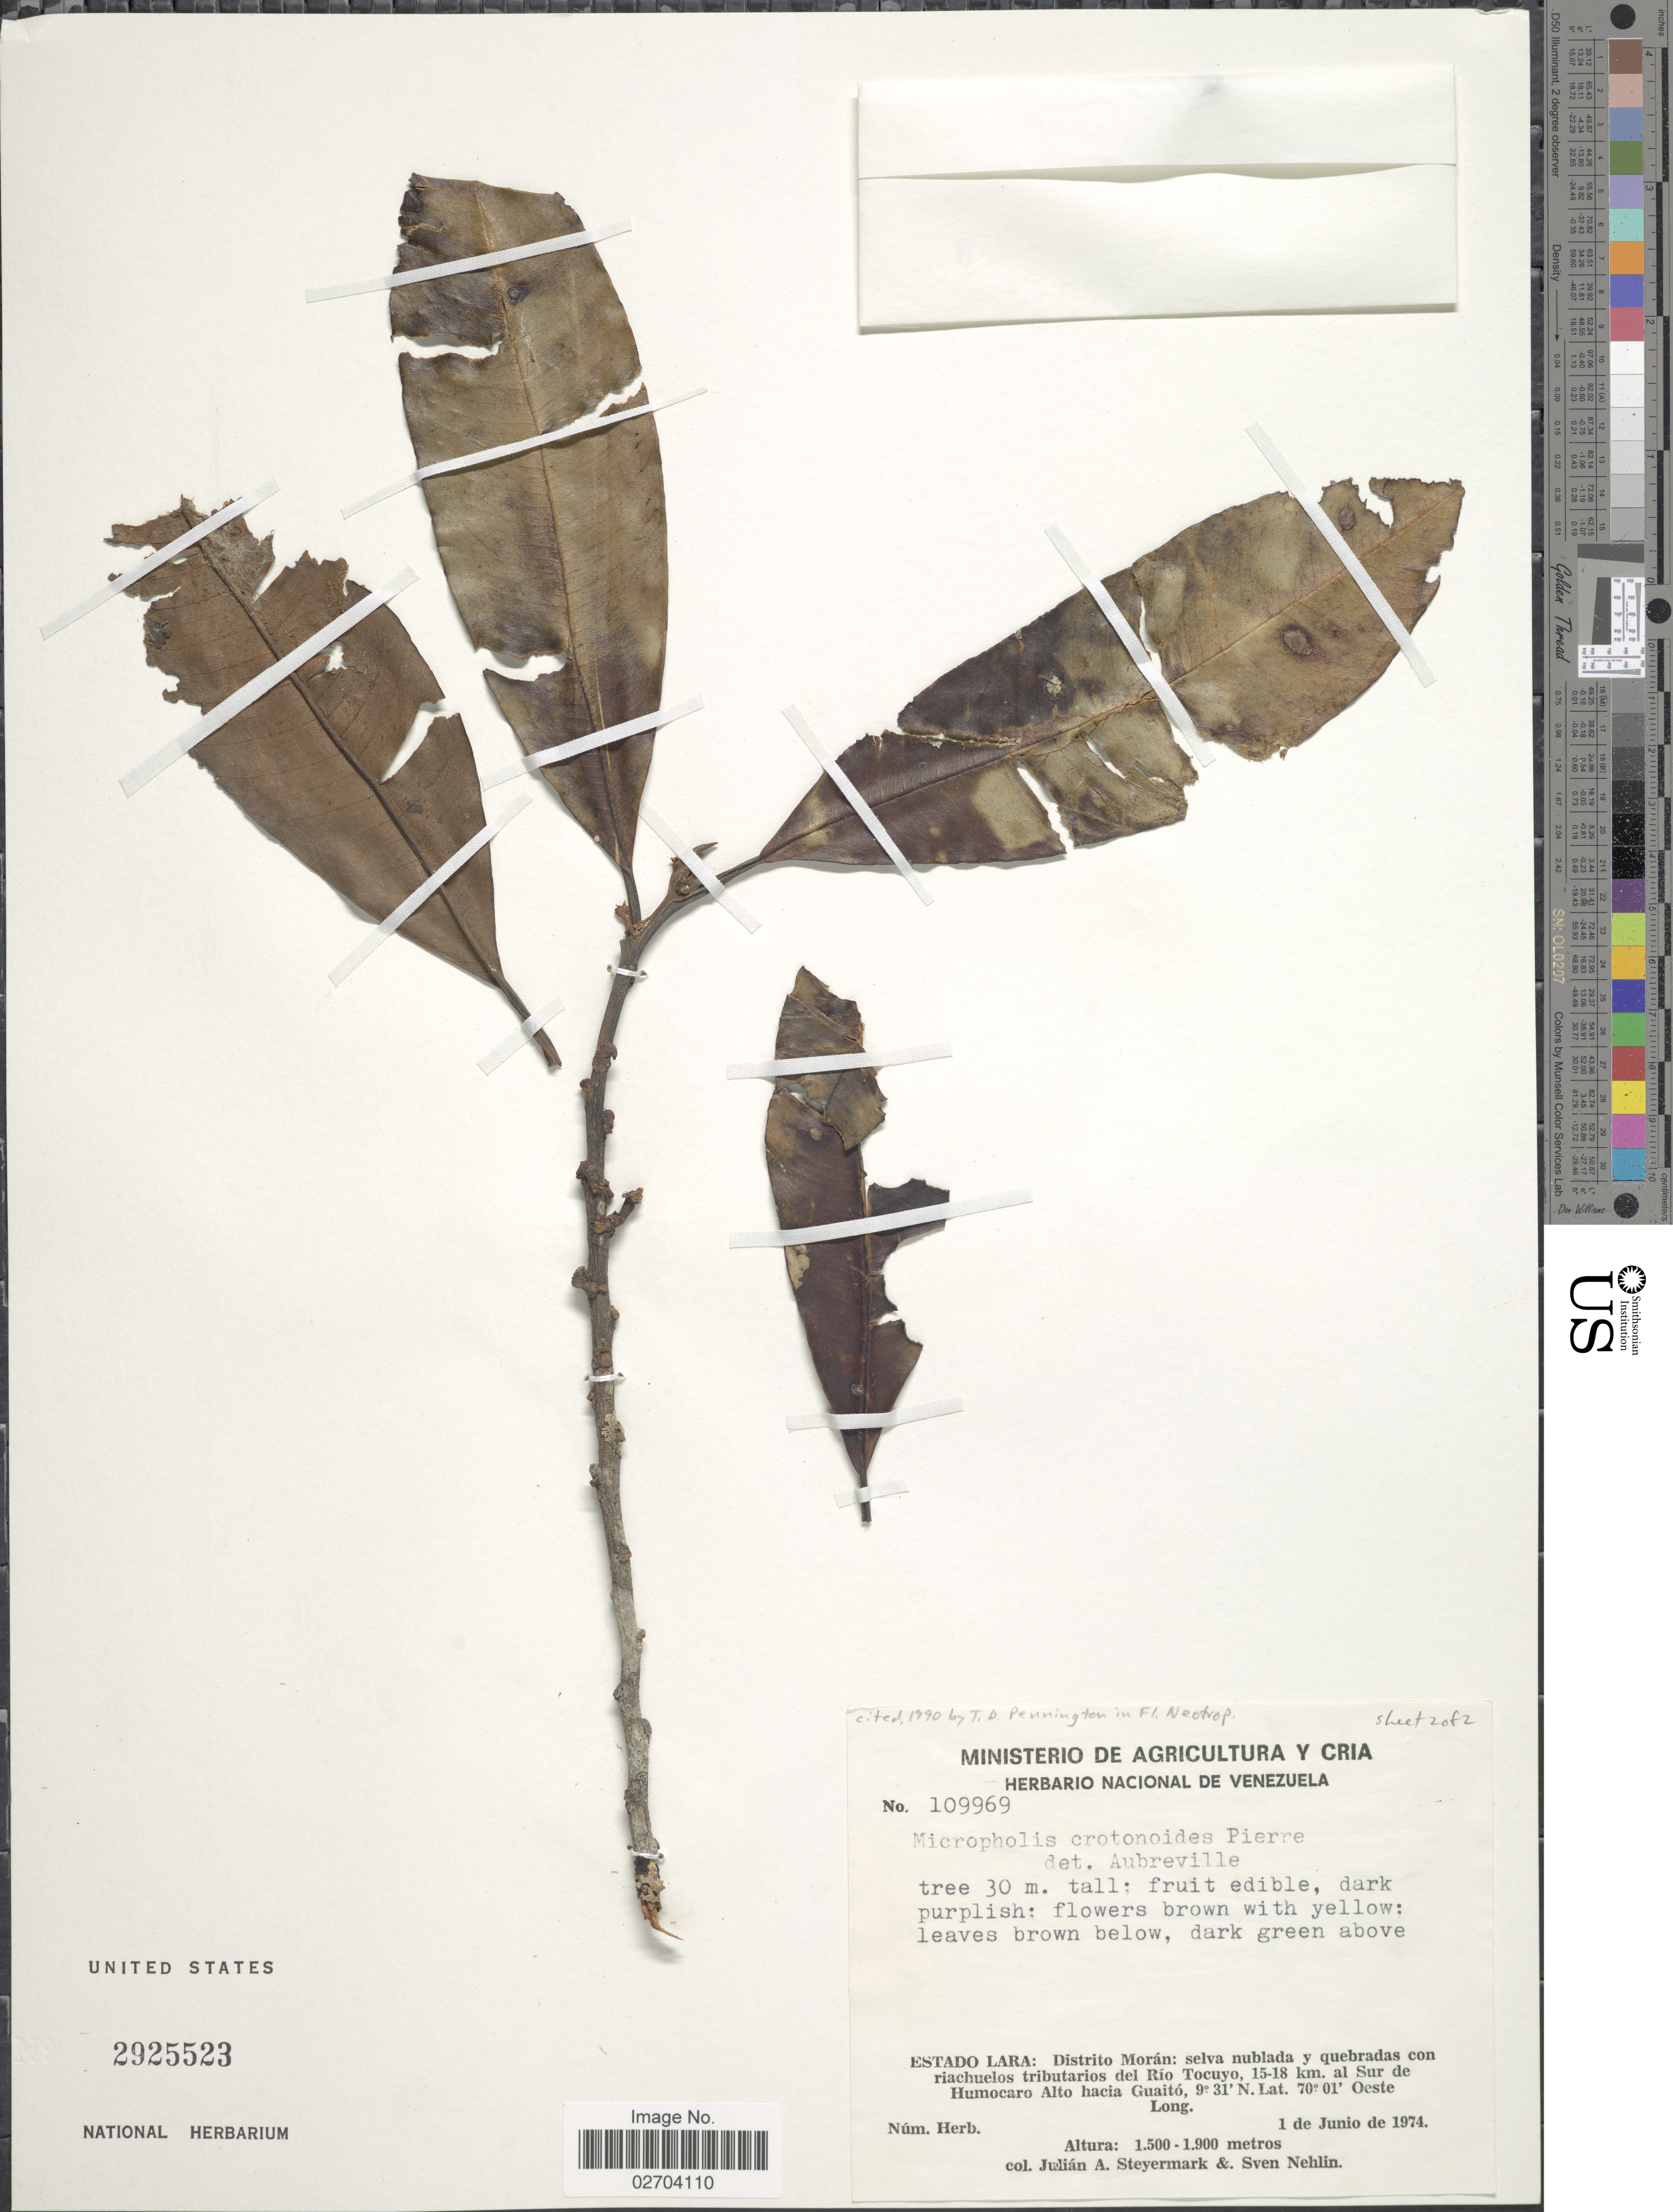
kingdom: Plantae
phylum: Tracheophyta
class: Magnoliopsida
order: Ericales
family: Sapotaceae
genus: Micropholis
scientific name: Micropholis crotonoides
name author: (Pierre) Pierre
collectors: J. Steyermark & S. Nehlin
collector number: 109969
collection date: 1974-06-01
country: Venezuela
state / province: Lara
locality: Estado Lara: Distrito Moran: selva nublada y quebradas con riachuelos tributarios del Rio Tocuyo, 15-18 km. al Sur de Humocaro Alrto hacio Guaito.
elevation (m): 1500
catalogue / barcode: US 2925523